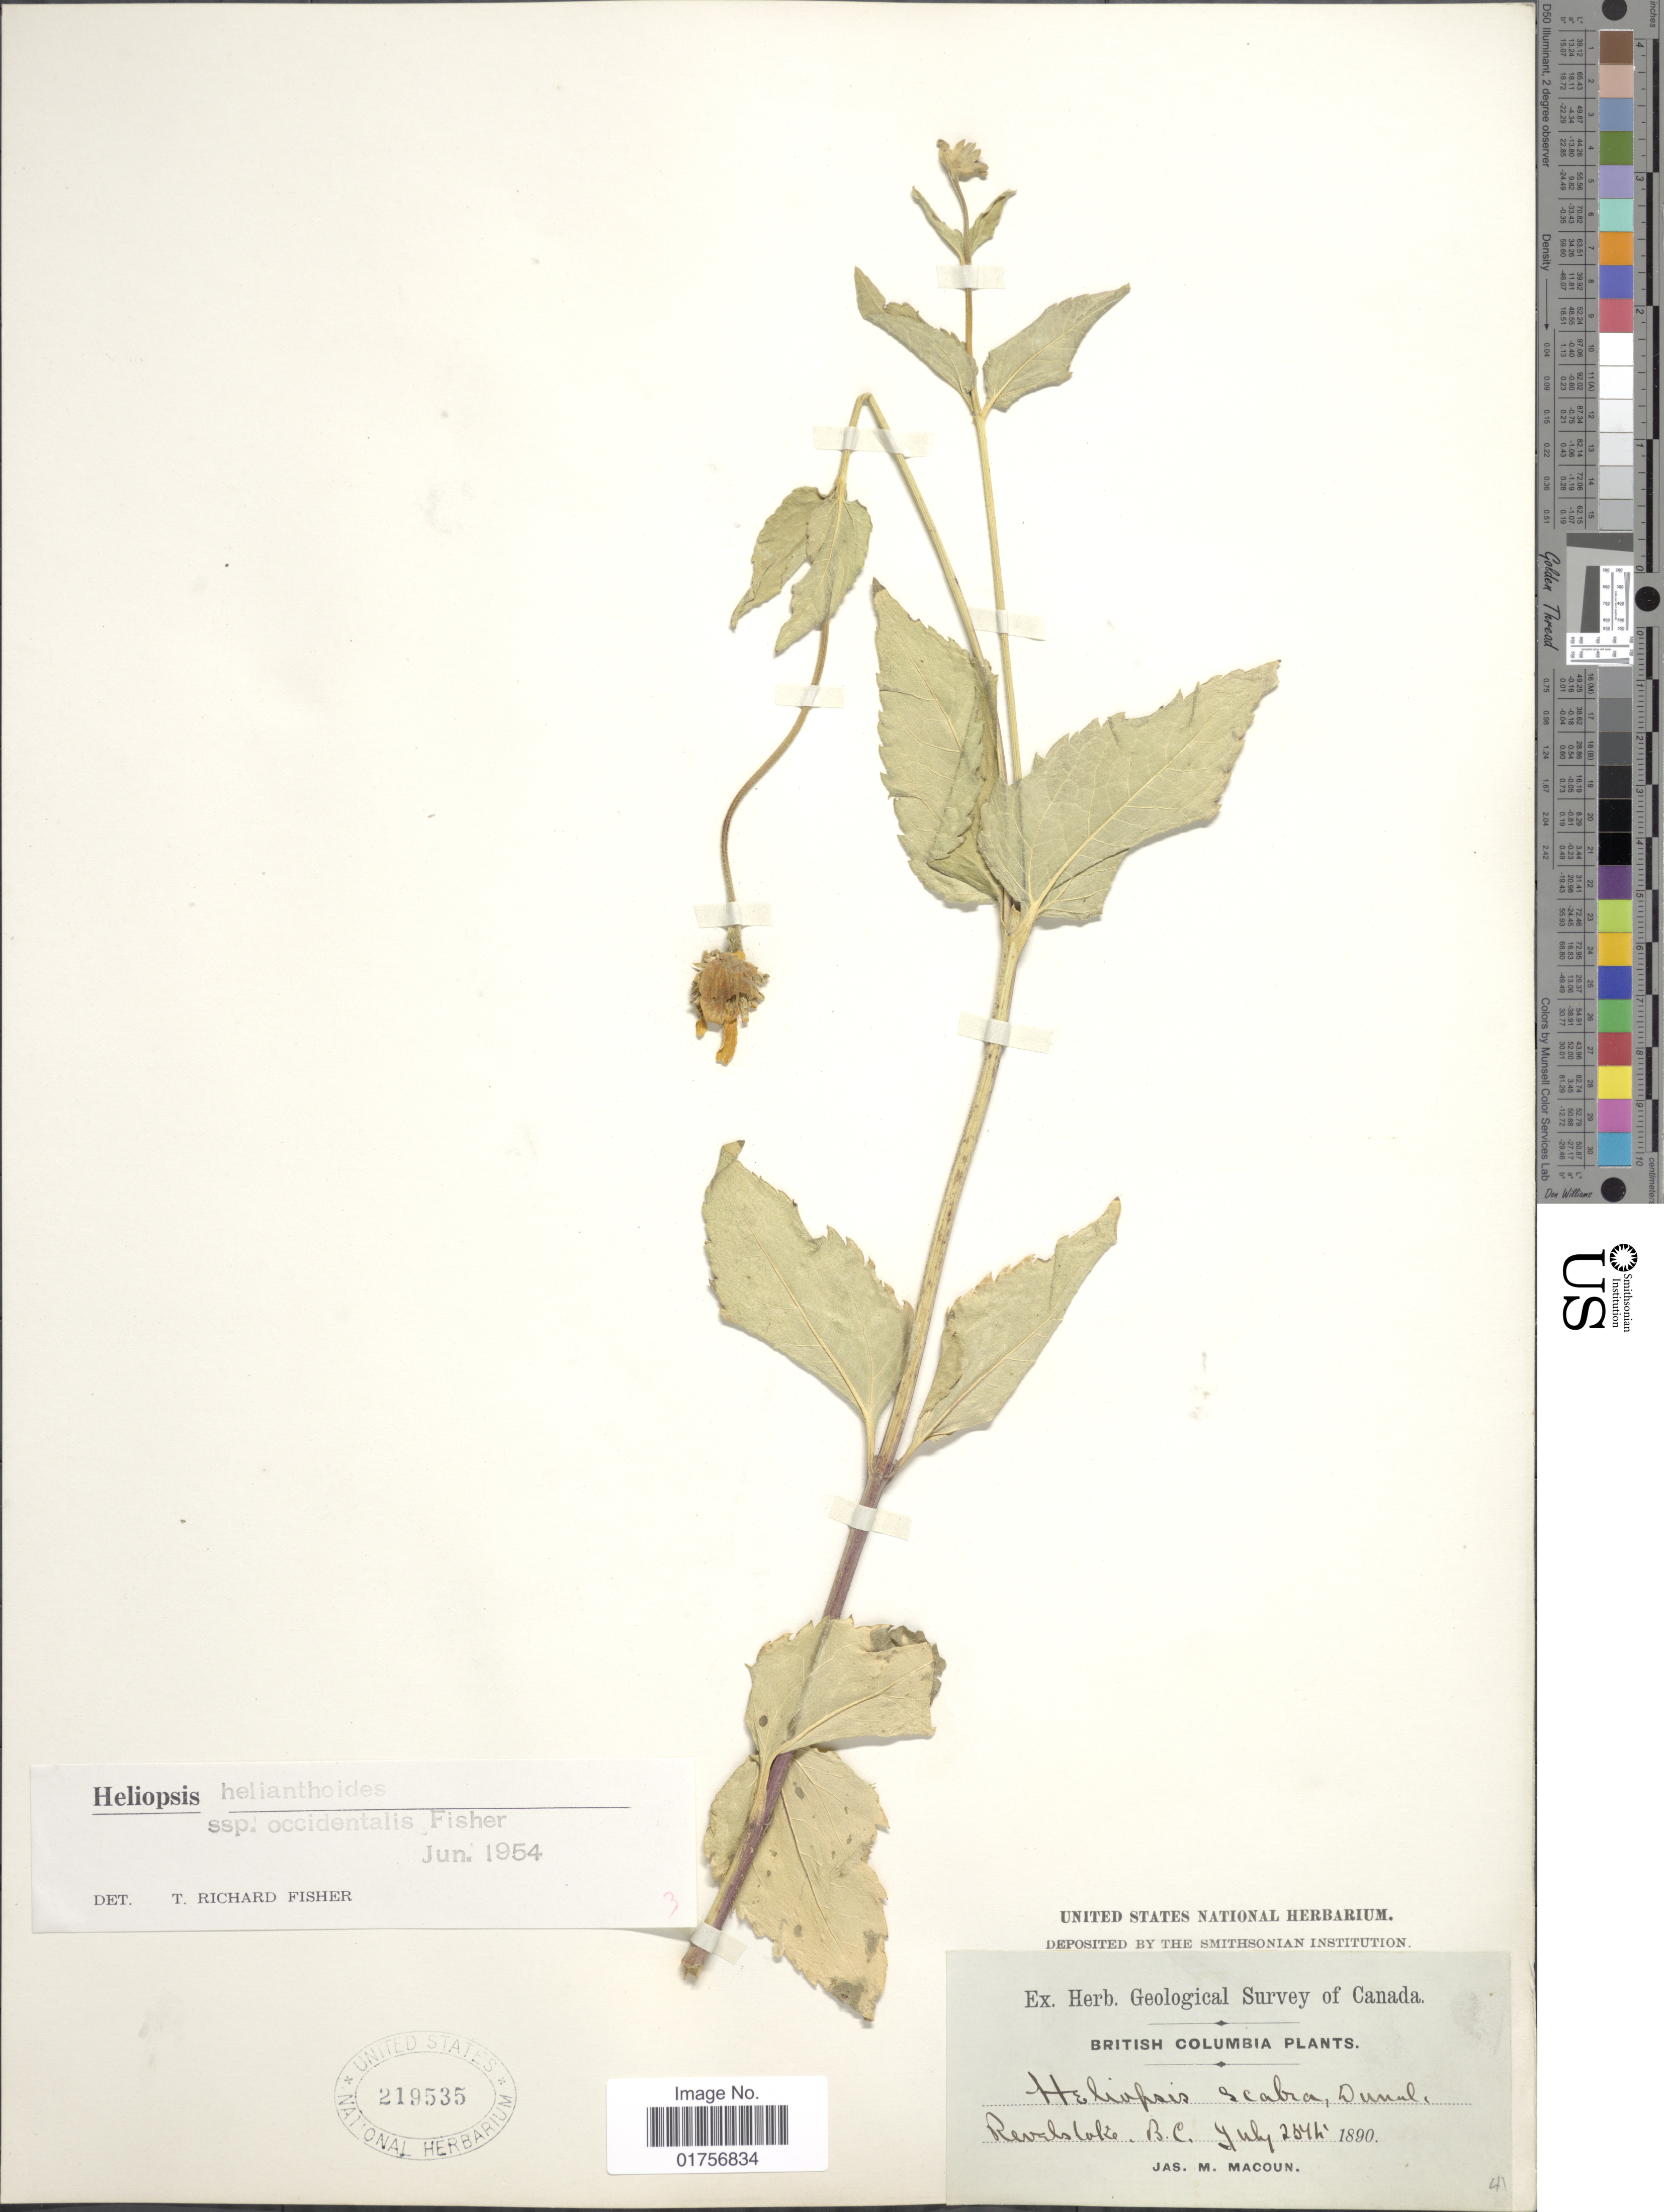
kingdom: Plantae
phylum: Tracheophyta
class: Magnoliopsida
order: Asterales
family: Asteraceae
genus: Heliopsis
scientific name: Heliopsis helianthoides subsp. occidentalis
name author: T.R. Fisher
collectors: J. M. Macoun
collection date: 1890-07-25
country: Canada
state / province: British Columbia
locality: Revelstoke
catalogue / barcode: US 219535